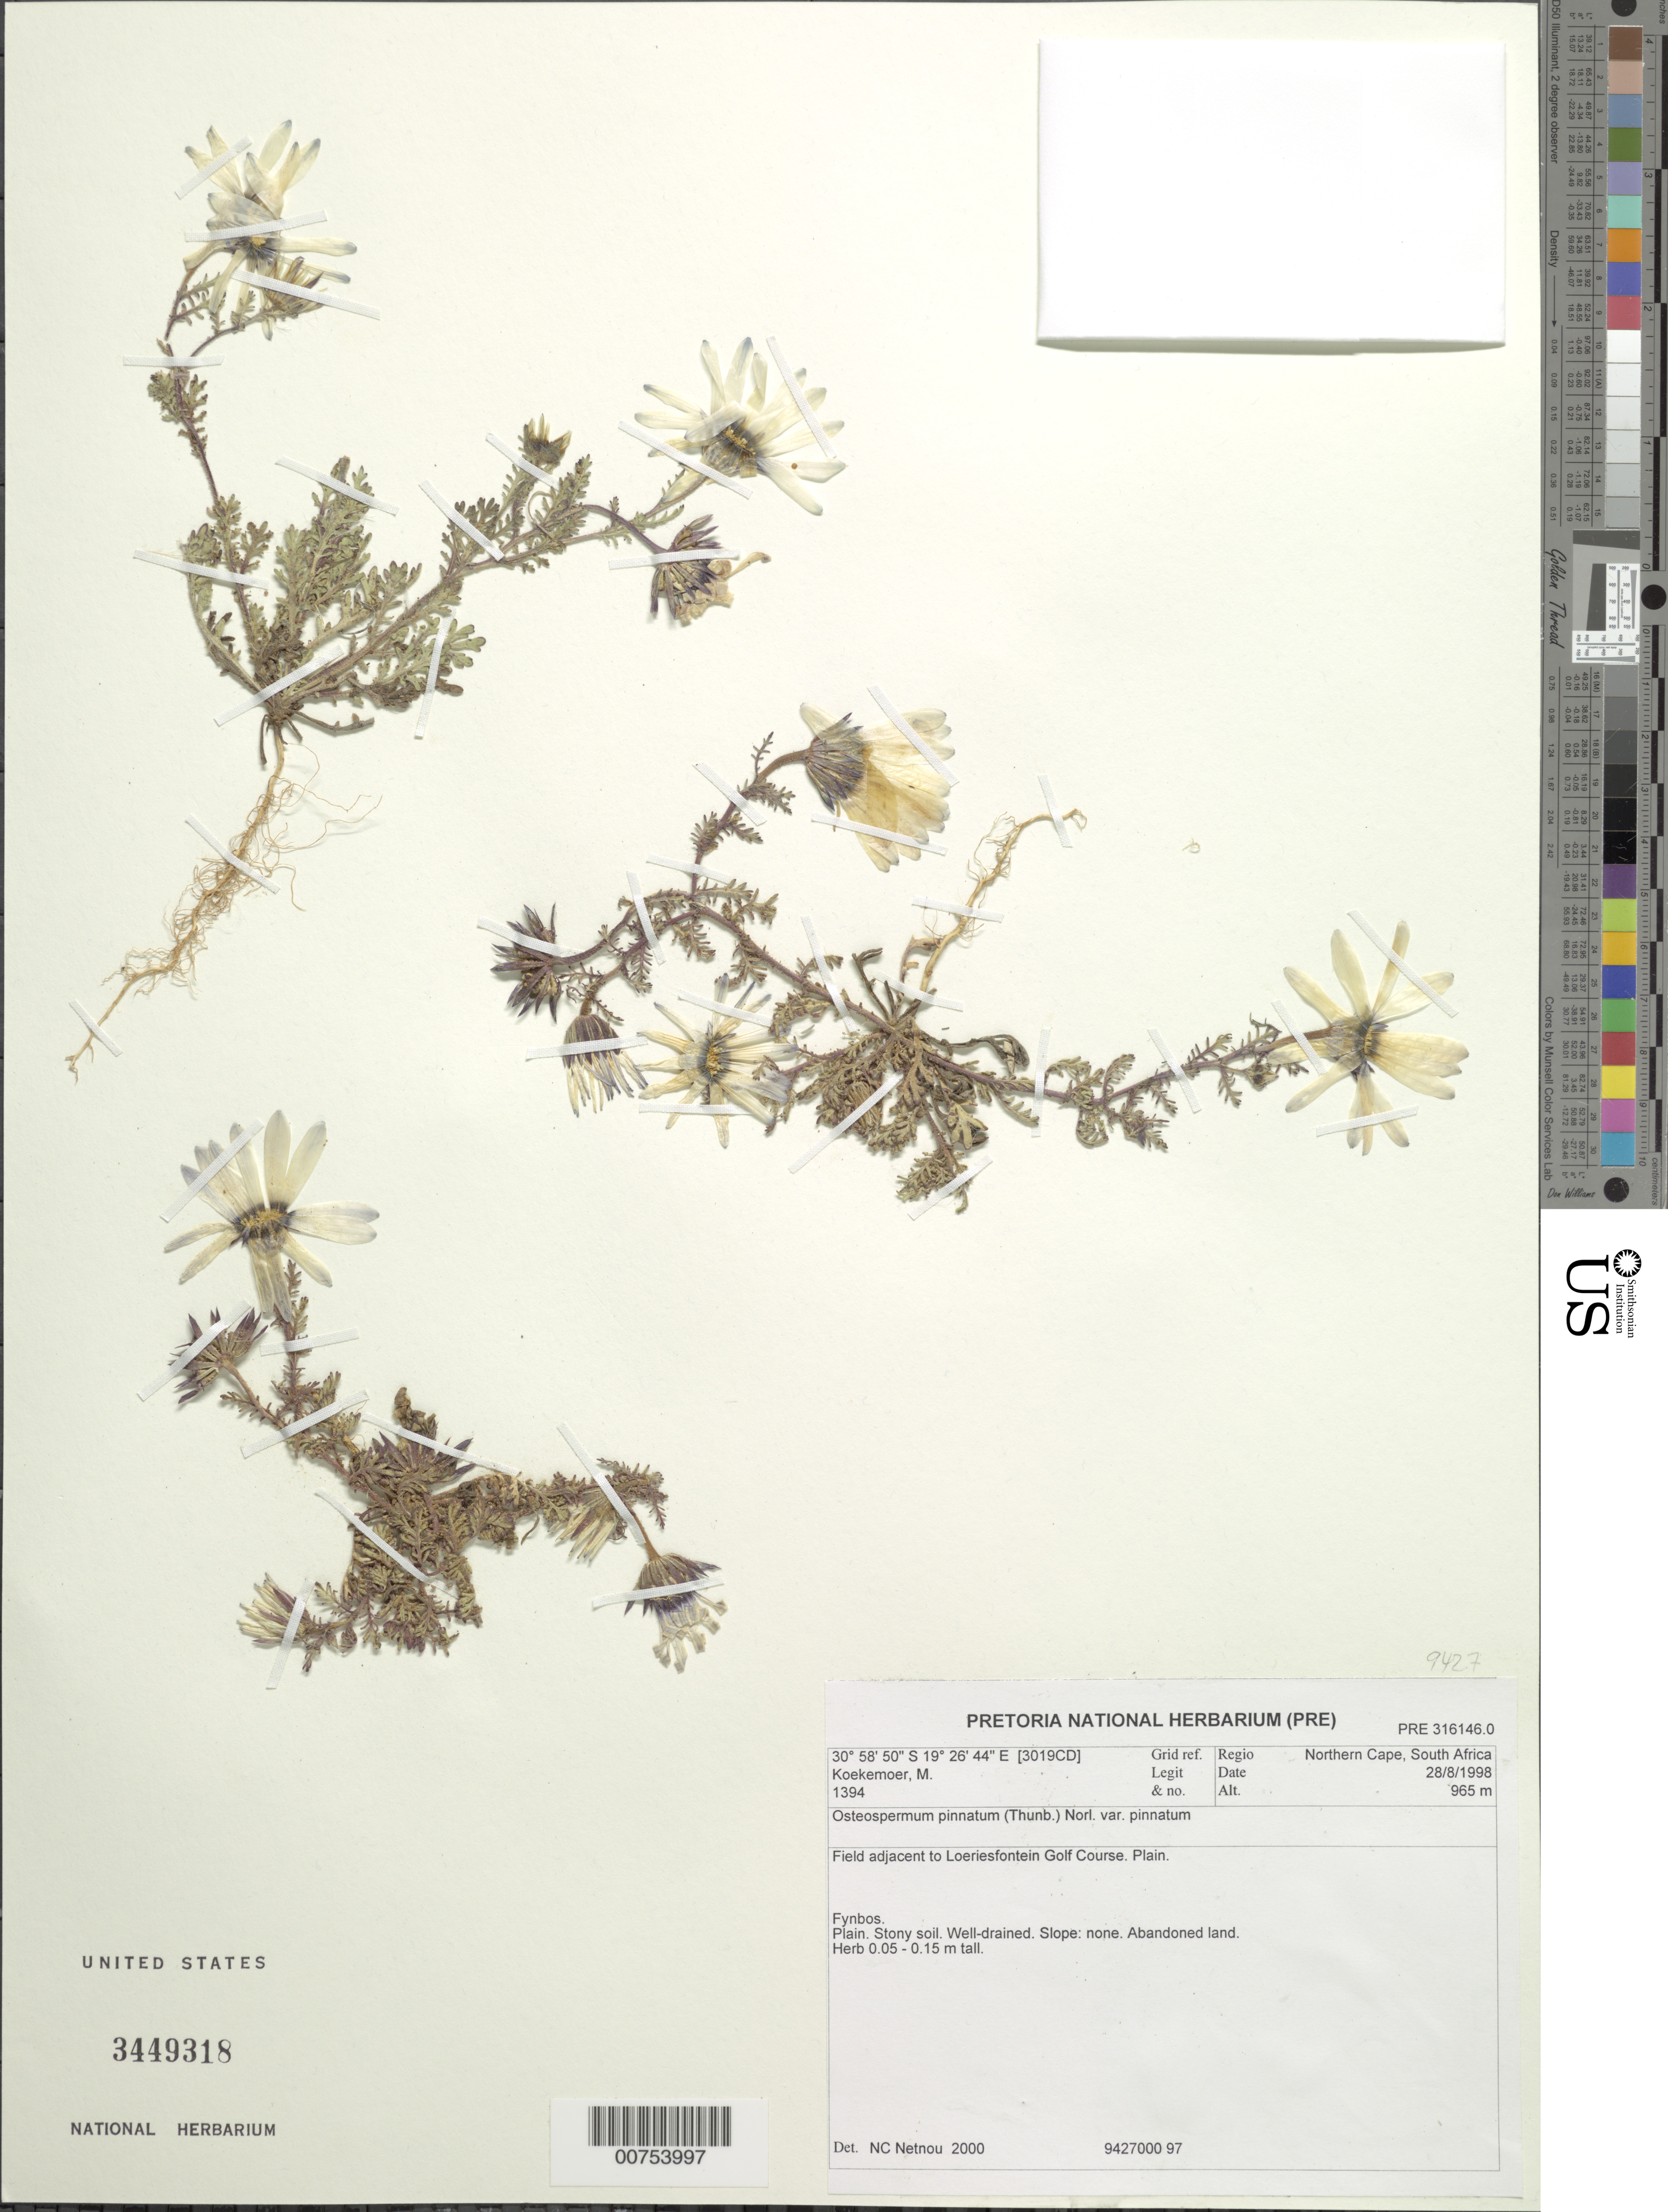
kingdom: Plantae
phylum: Tracheophyta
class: Magnoliopsida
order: Asterales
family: Asteraceae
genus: Osteospermum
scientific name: Osteospermum pinnatum var. pinnatum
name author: (Thunb.) Norl.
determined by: Netnou, N. C.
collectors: M. Koekemoer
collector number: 1394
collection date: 1998-08-28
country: South Africa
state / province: Northern Cape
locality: Loeriesfontein Golf Course, field adjacent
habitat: Fynbos; plain, stony soil, well-drained, abandoned land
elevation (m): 965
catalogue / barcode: US 3449318